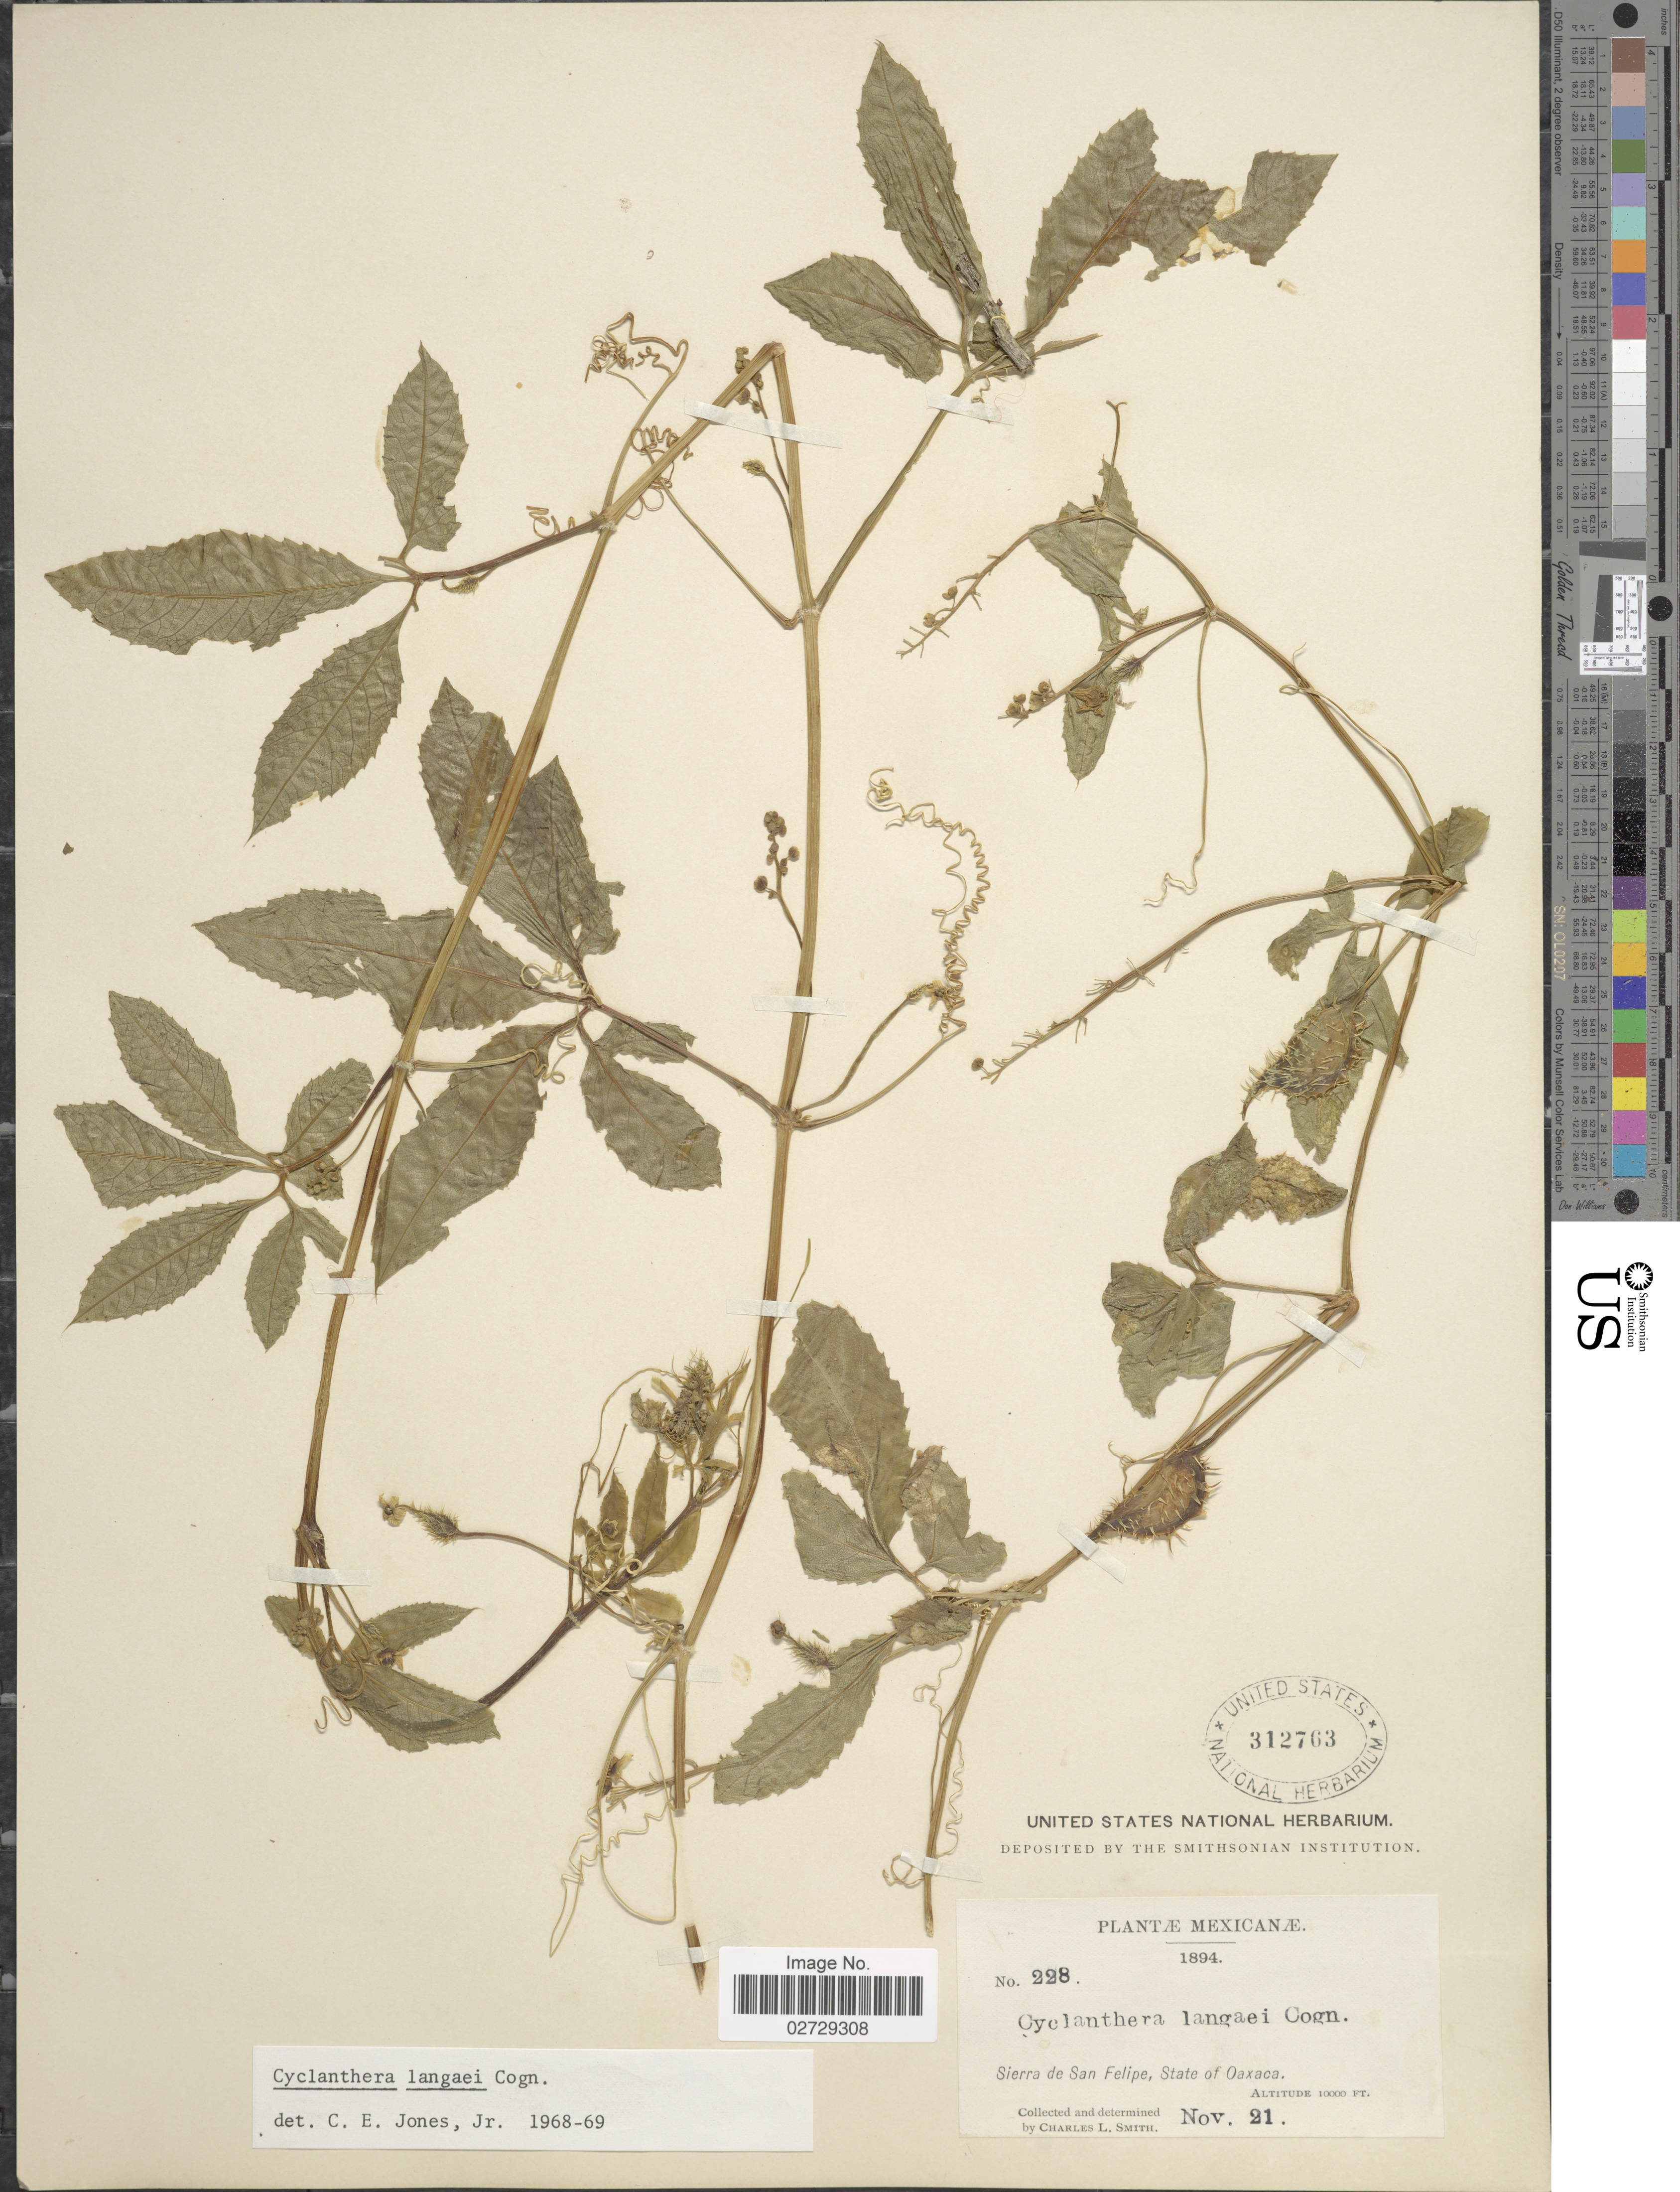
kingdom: Plantae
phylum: Tracheophyta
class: Magnoliopsida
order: Cucurbitales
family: Cucurbitaceae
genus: Cyclanthera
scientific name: Cyclanthera langaei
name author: Cogn.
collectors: C. L. Smith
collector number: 228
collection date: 1894-11-21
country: Mexico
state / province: Oaxaca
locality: Sierra de San Felipe.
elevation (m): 3048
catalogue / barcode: US 312763